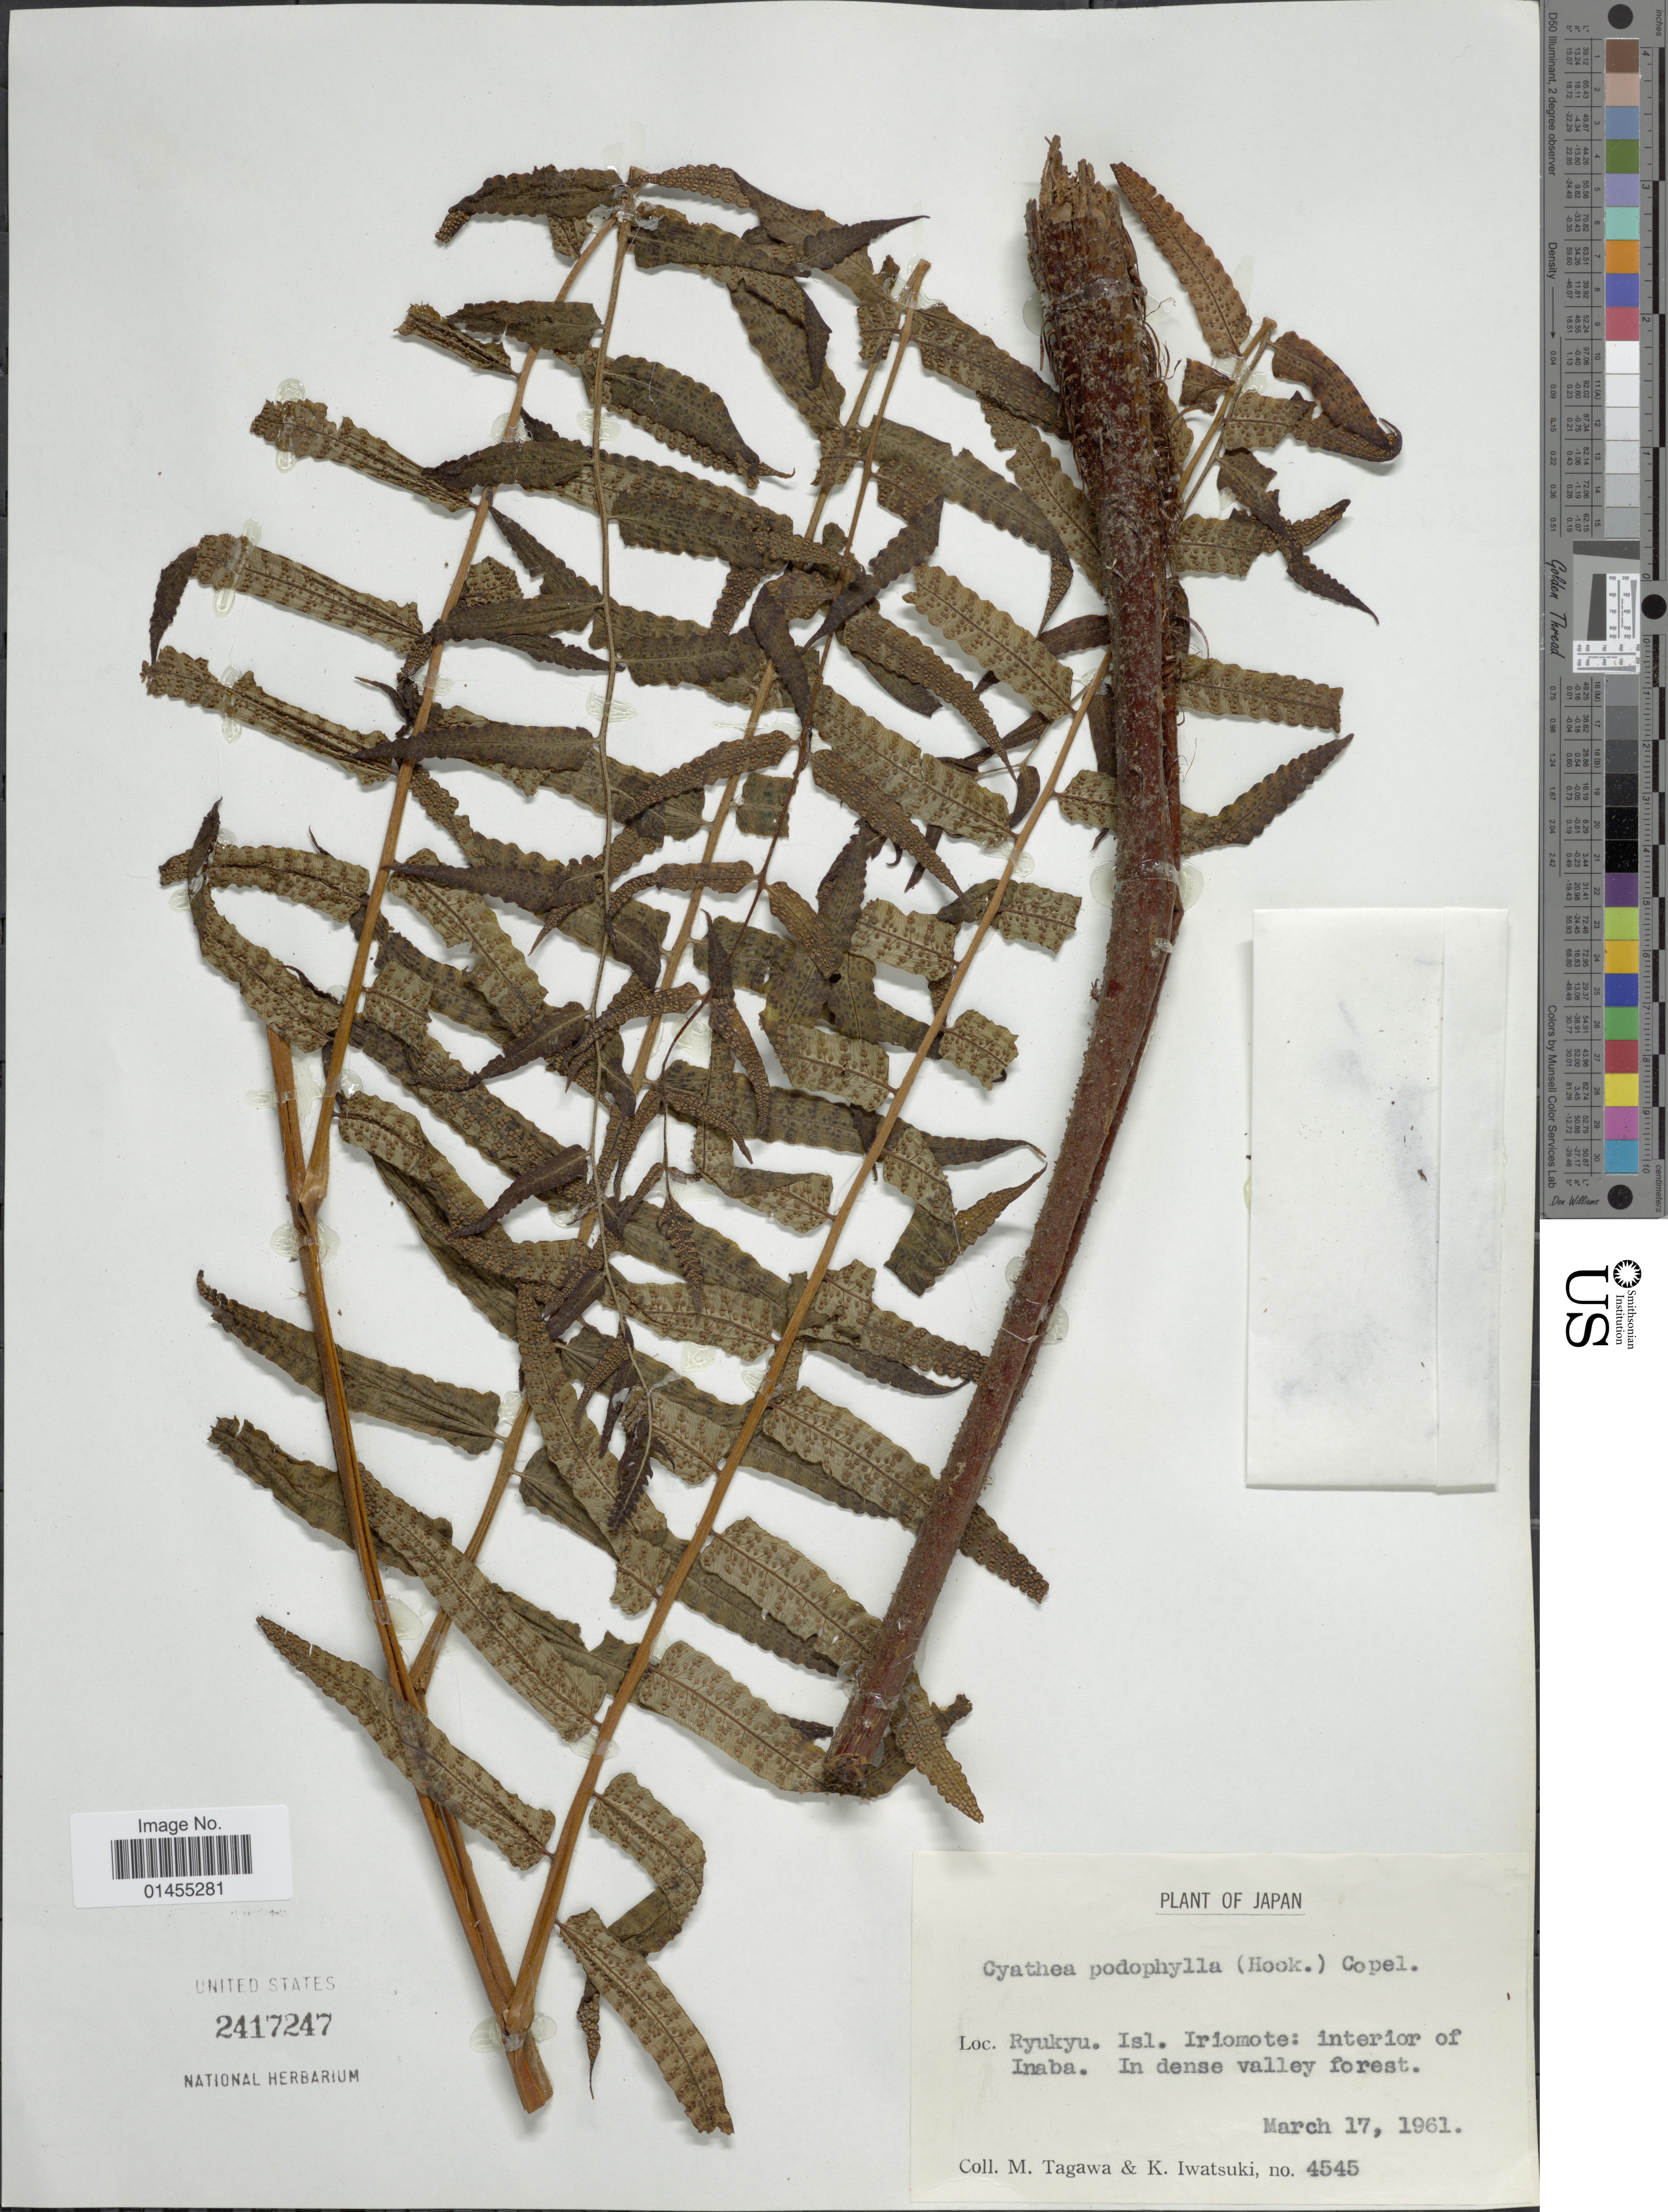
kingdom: Plantae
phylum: Tracheophyta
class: Polypodiopsida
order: Cyatheales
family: Cyatheaceae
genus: Alsophila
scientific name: Alsophila podophylla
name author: Hook.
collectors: M. Tagawa & K. Iwatsuki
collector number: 4545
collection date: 1961-03-17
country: Japan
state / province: Okinawa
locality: Ryukyu. Isl. Iriomote: interior of Inaba.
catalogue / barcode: US 2417247